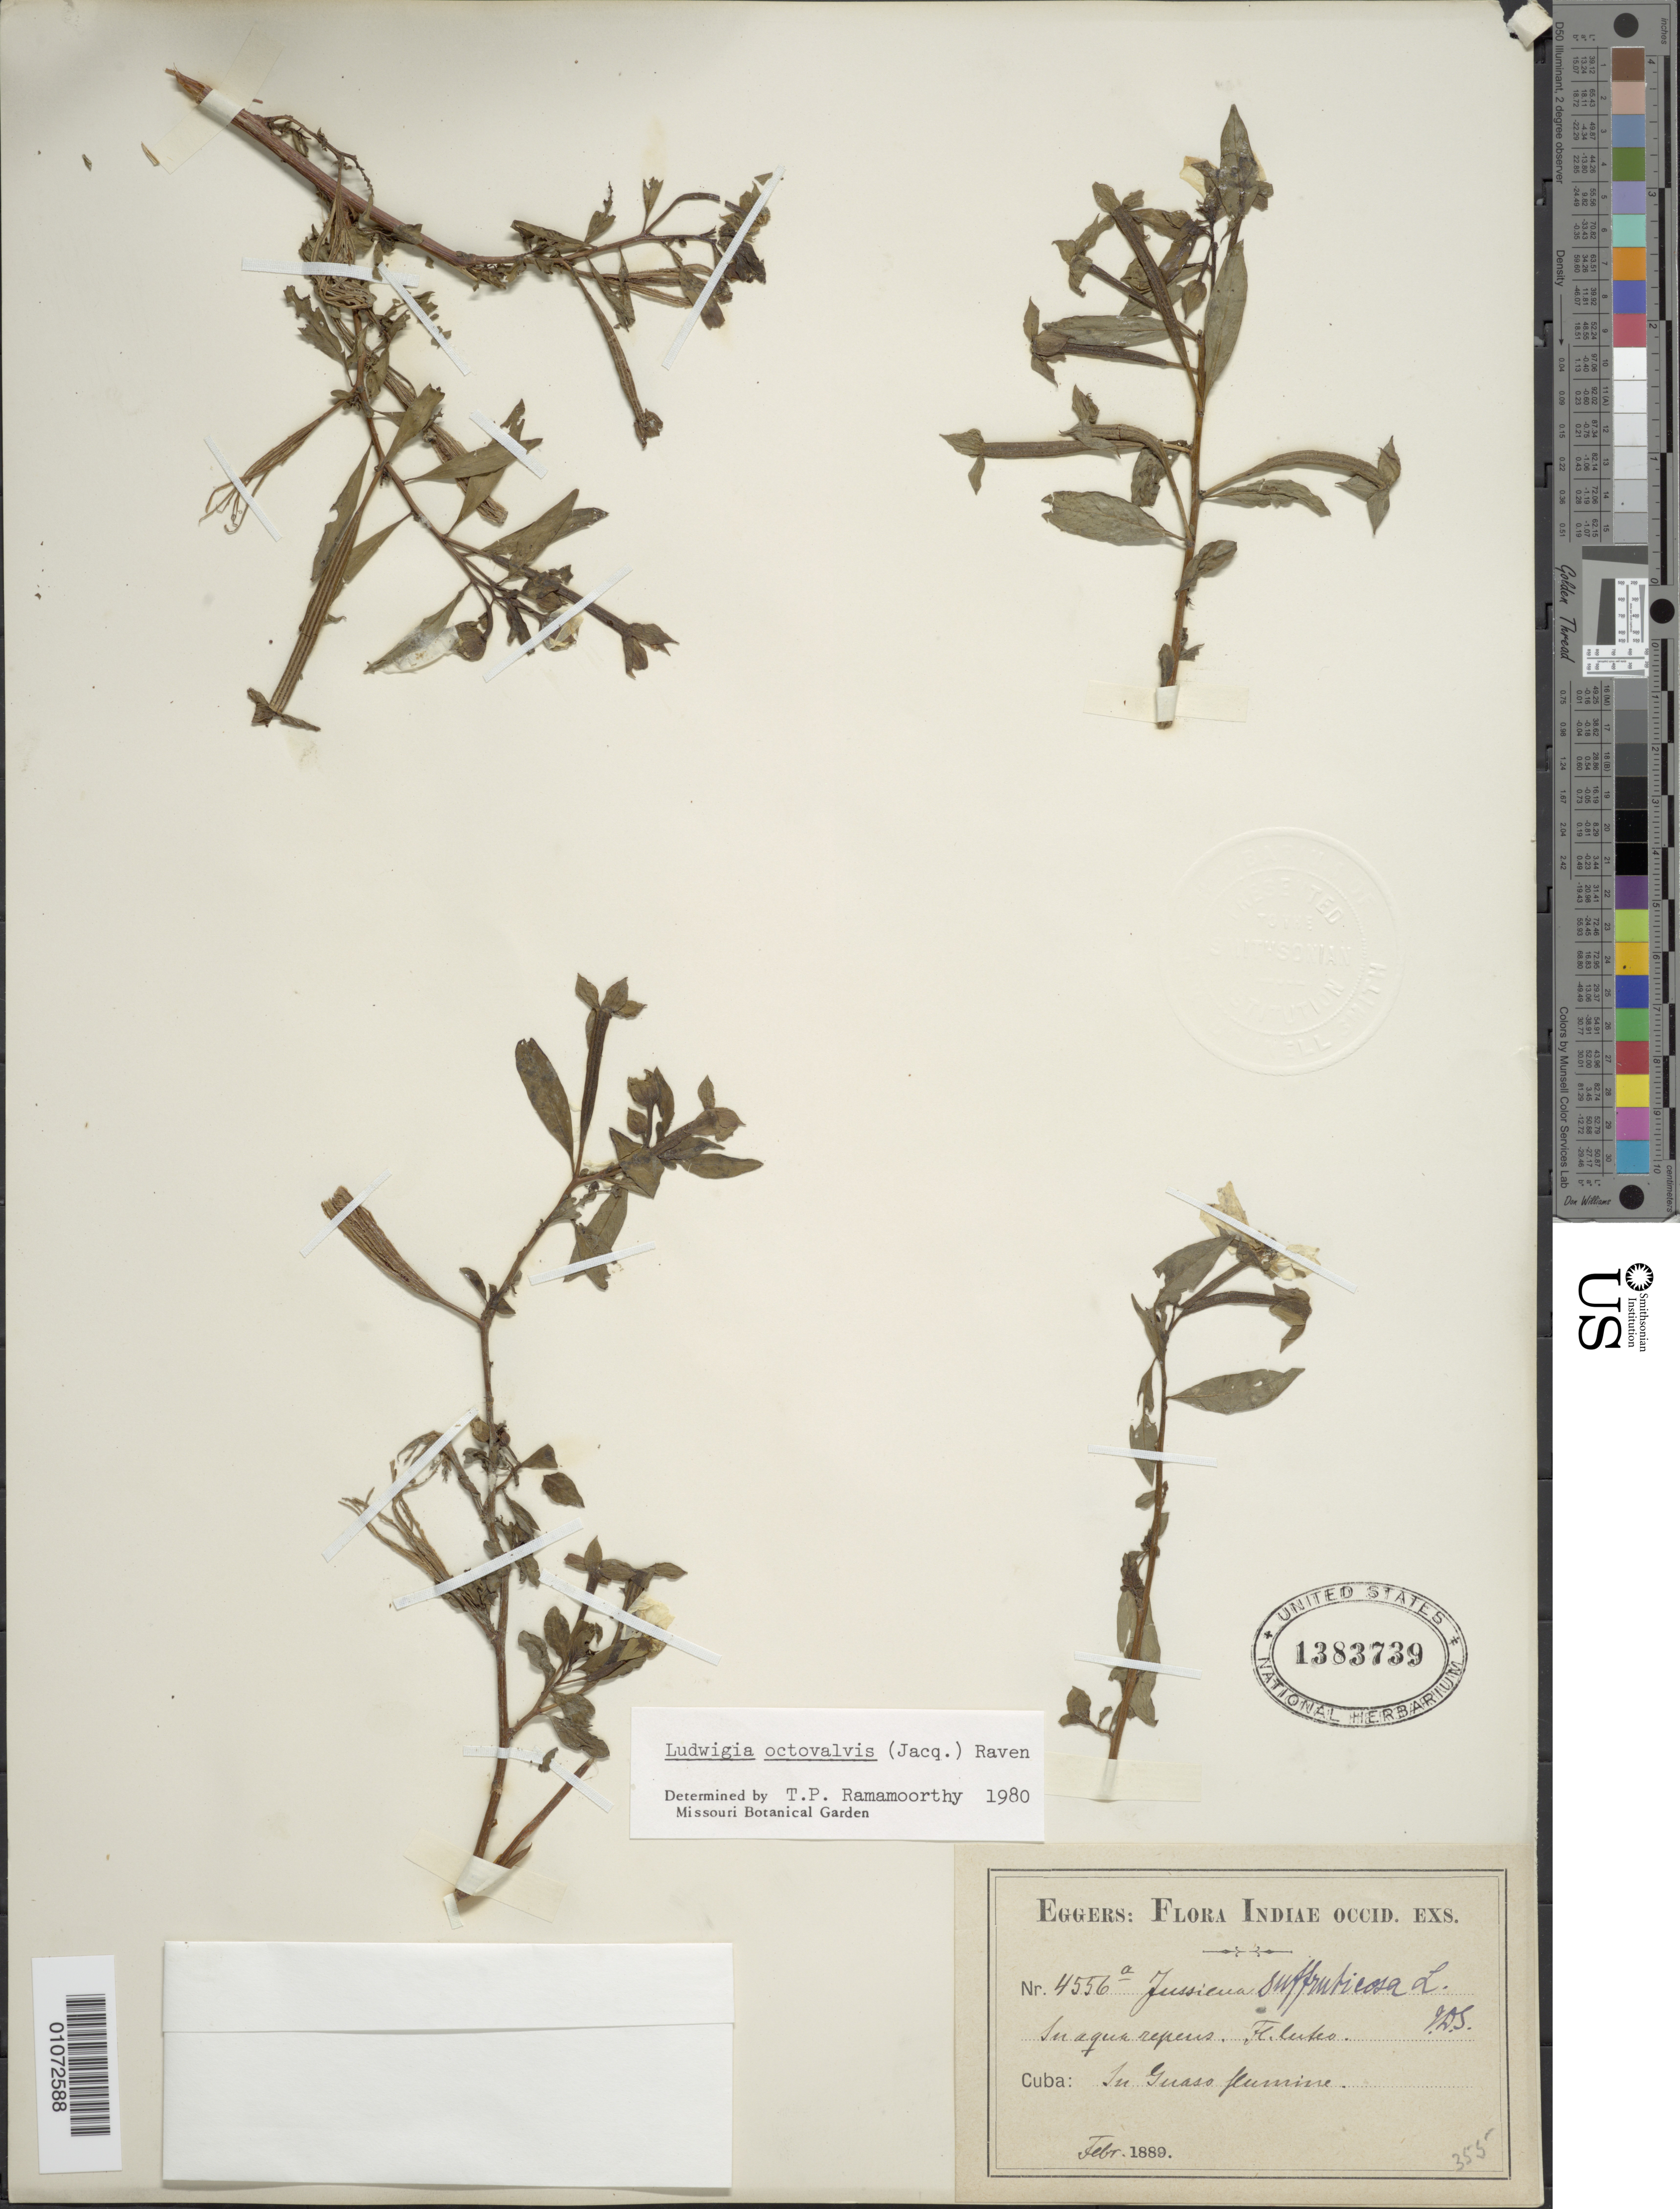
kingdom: Plantae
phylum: Tracheophyta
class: Magnoliopsida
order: Myrtales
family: Onagraceae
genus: Ludwigia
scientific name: Ludwigia octovalvis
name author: (Jacq.) P.H. Raven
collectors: H. F. A. von Eggers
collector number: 4556a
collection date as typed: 01 Feb 1889 to 28 Feb 1889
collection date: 1889-02-01/1889-02-28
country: Cuba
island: Cuba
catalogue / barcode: US 1383739